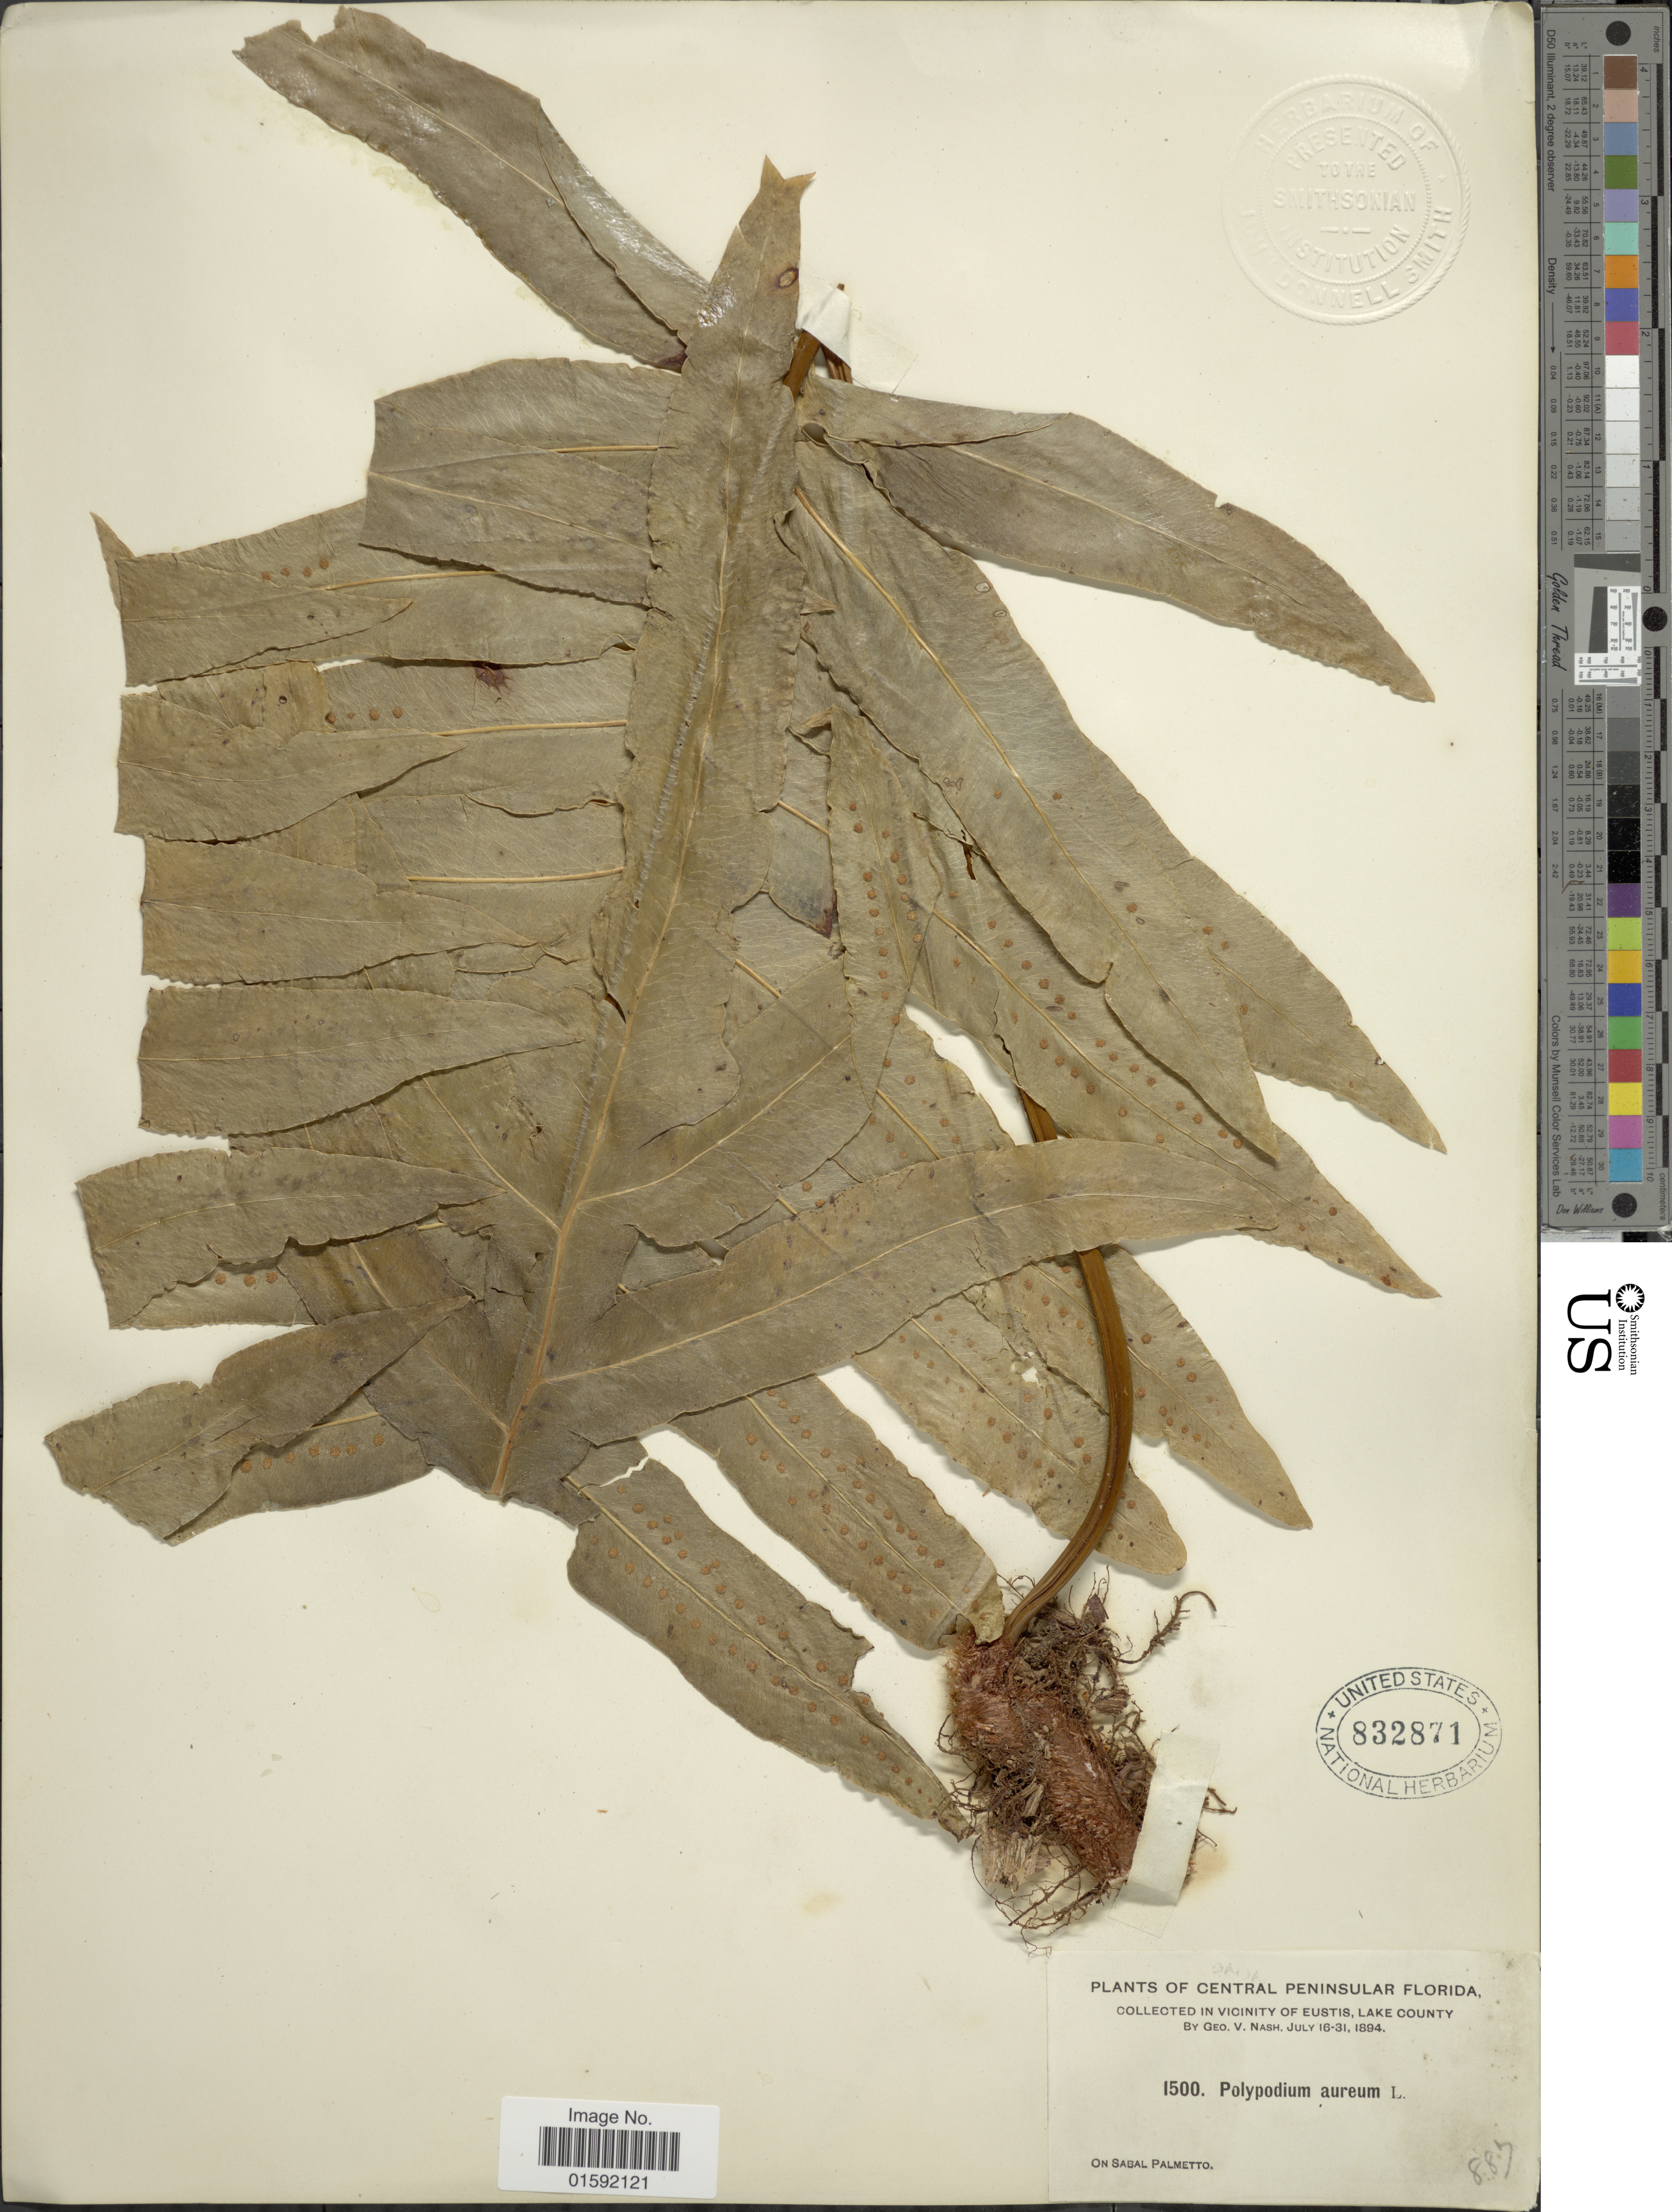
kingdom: Plantae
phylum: Tracheophyta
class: Polypodiopsida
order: Polypodiales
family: Polypodiaceae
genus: Phlebodium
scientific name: Phlebodium aureum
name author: (L.) J. Sm.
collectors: G. V. Nash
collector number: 1500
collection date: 1894-07-16/1894-07-31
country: United States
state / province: Florida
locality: Central Peninsukar Florida, Vicinity of Eustis, Lake County, On Sabal Palmetto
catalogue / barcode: US 832871